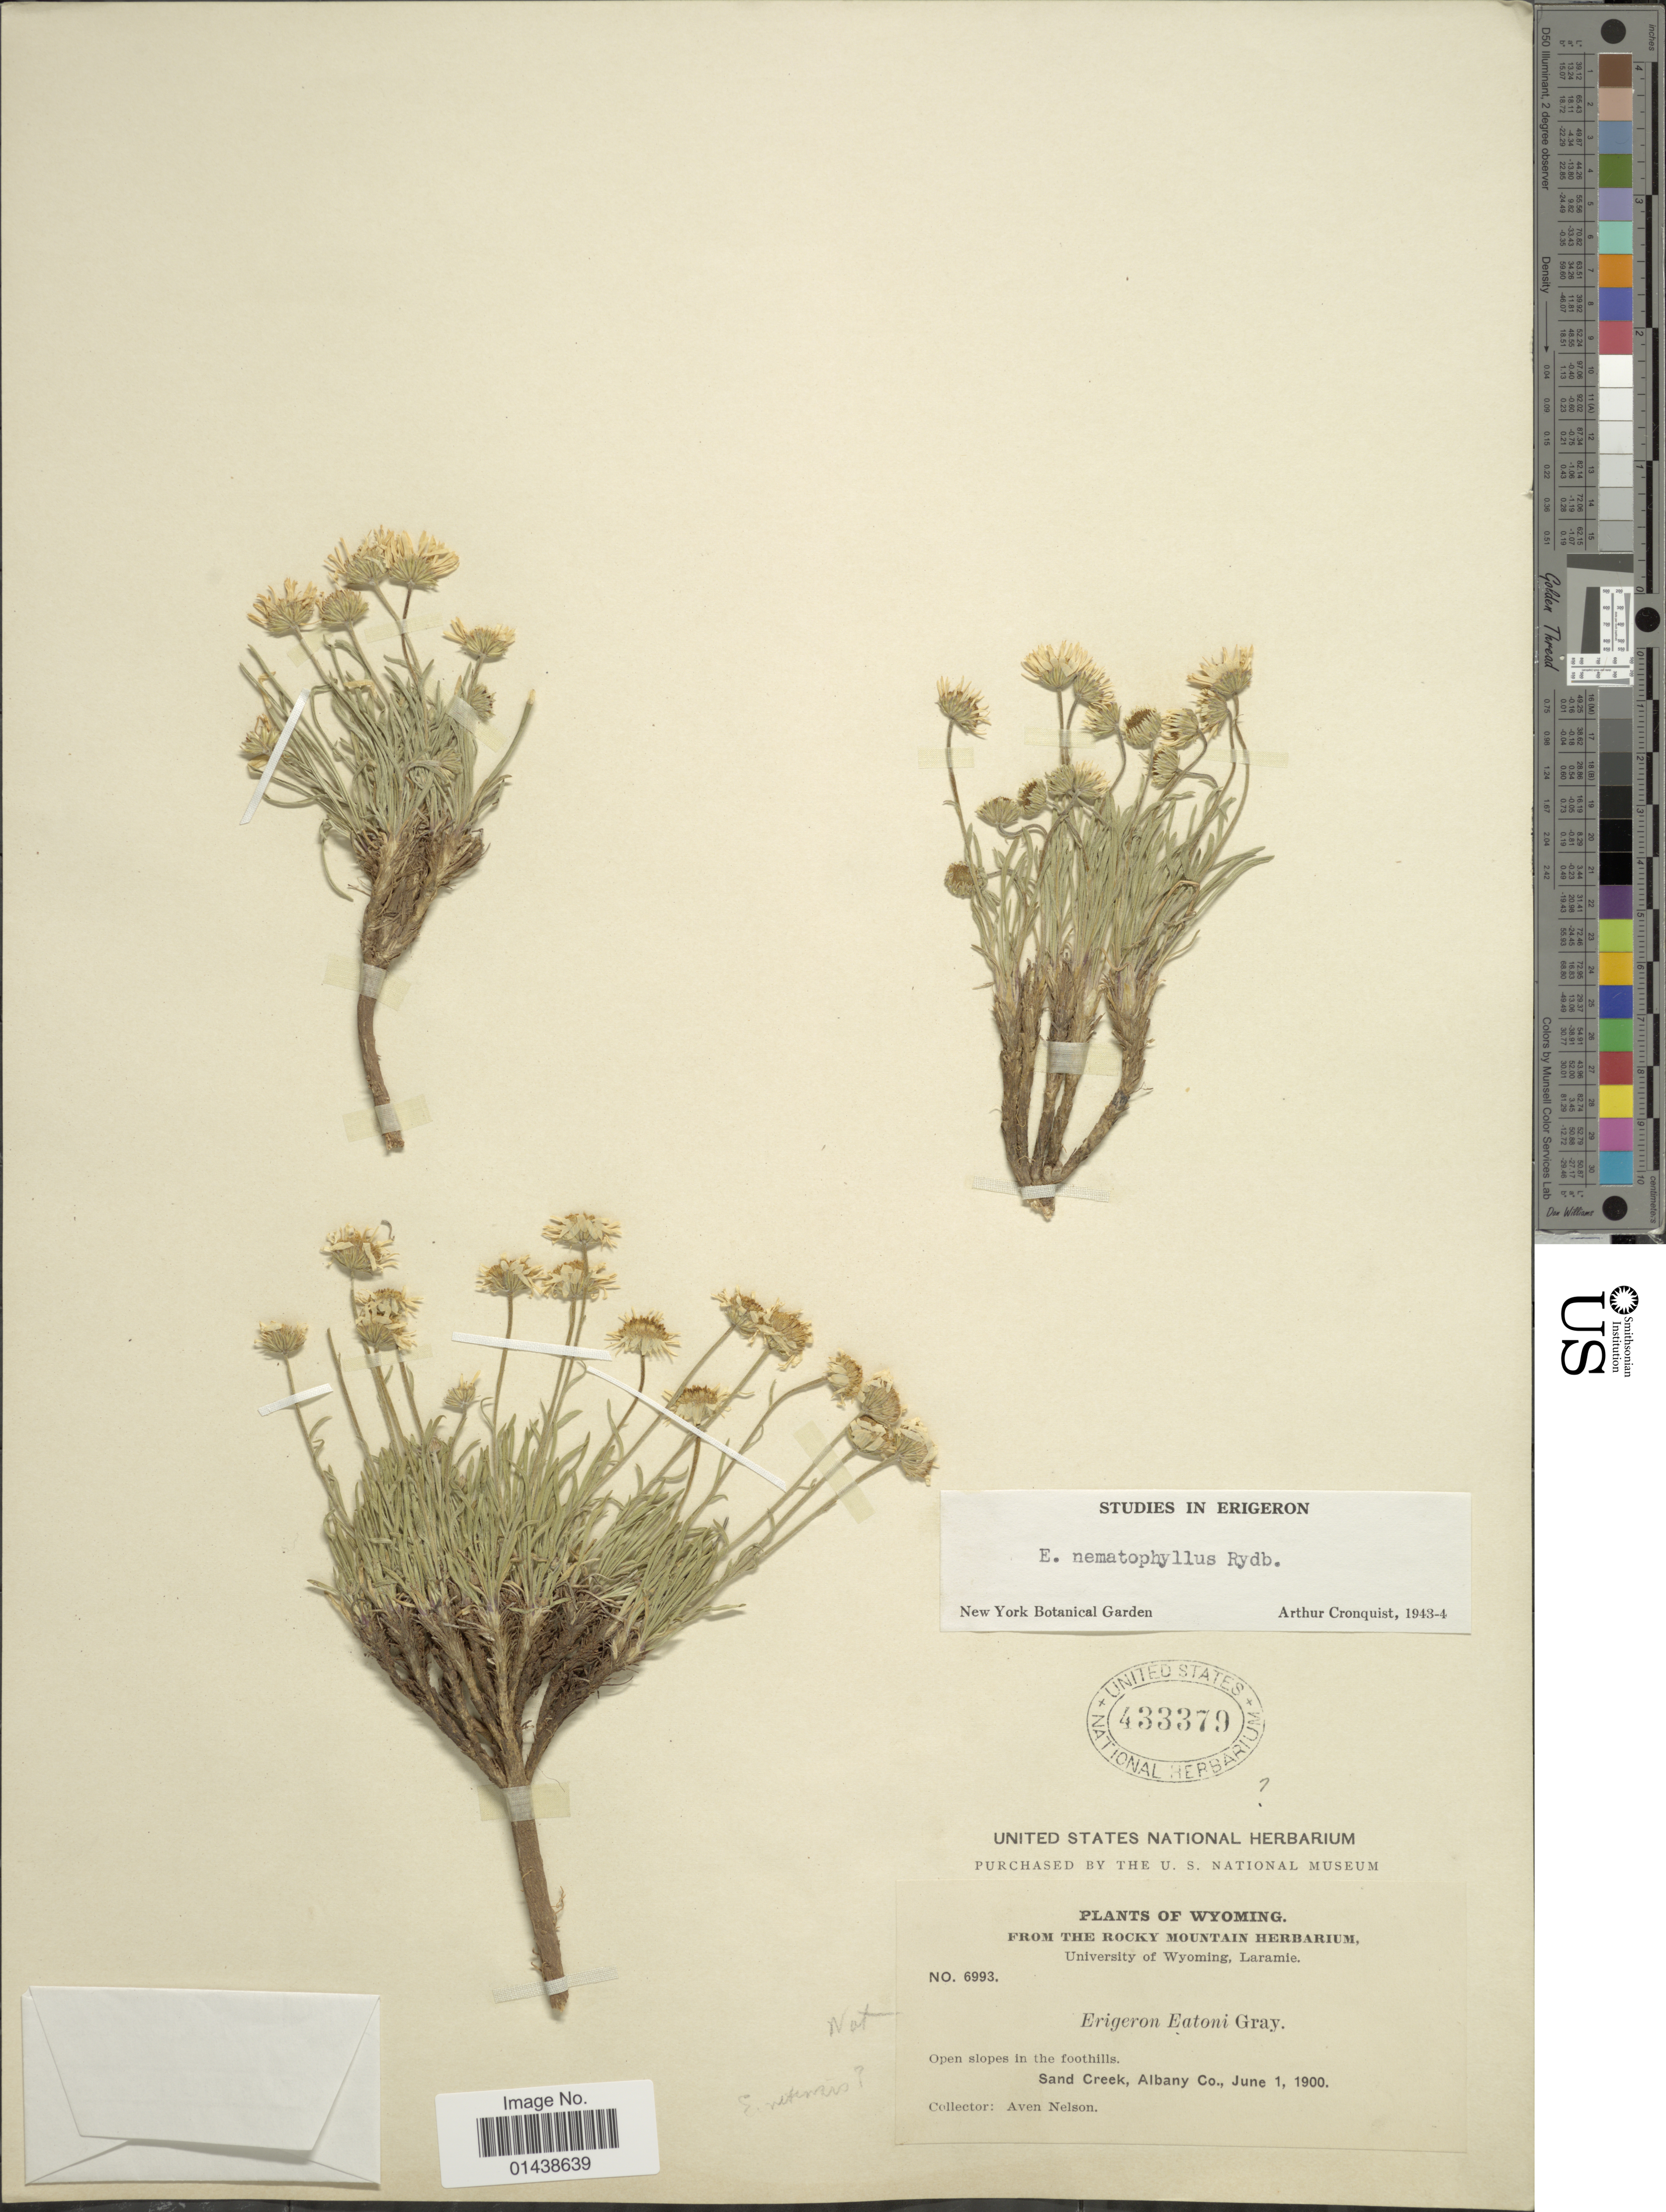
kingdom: Plantae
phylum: Tracheophyta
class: Magnoliopsida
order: Asterales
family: Asteraceae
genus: Erigeron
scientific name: Erigeron nematophyllus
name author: Rydb.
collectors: A. Nelson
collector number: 6993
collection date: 1900-06-01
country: United States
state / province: Wyoming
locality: Sand Creek, Albany Co.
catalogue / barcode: US 433379